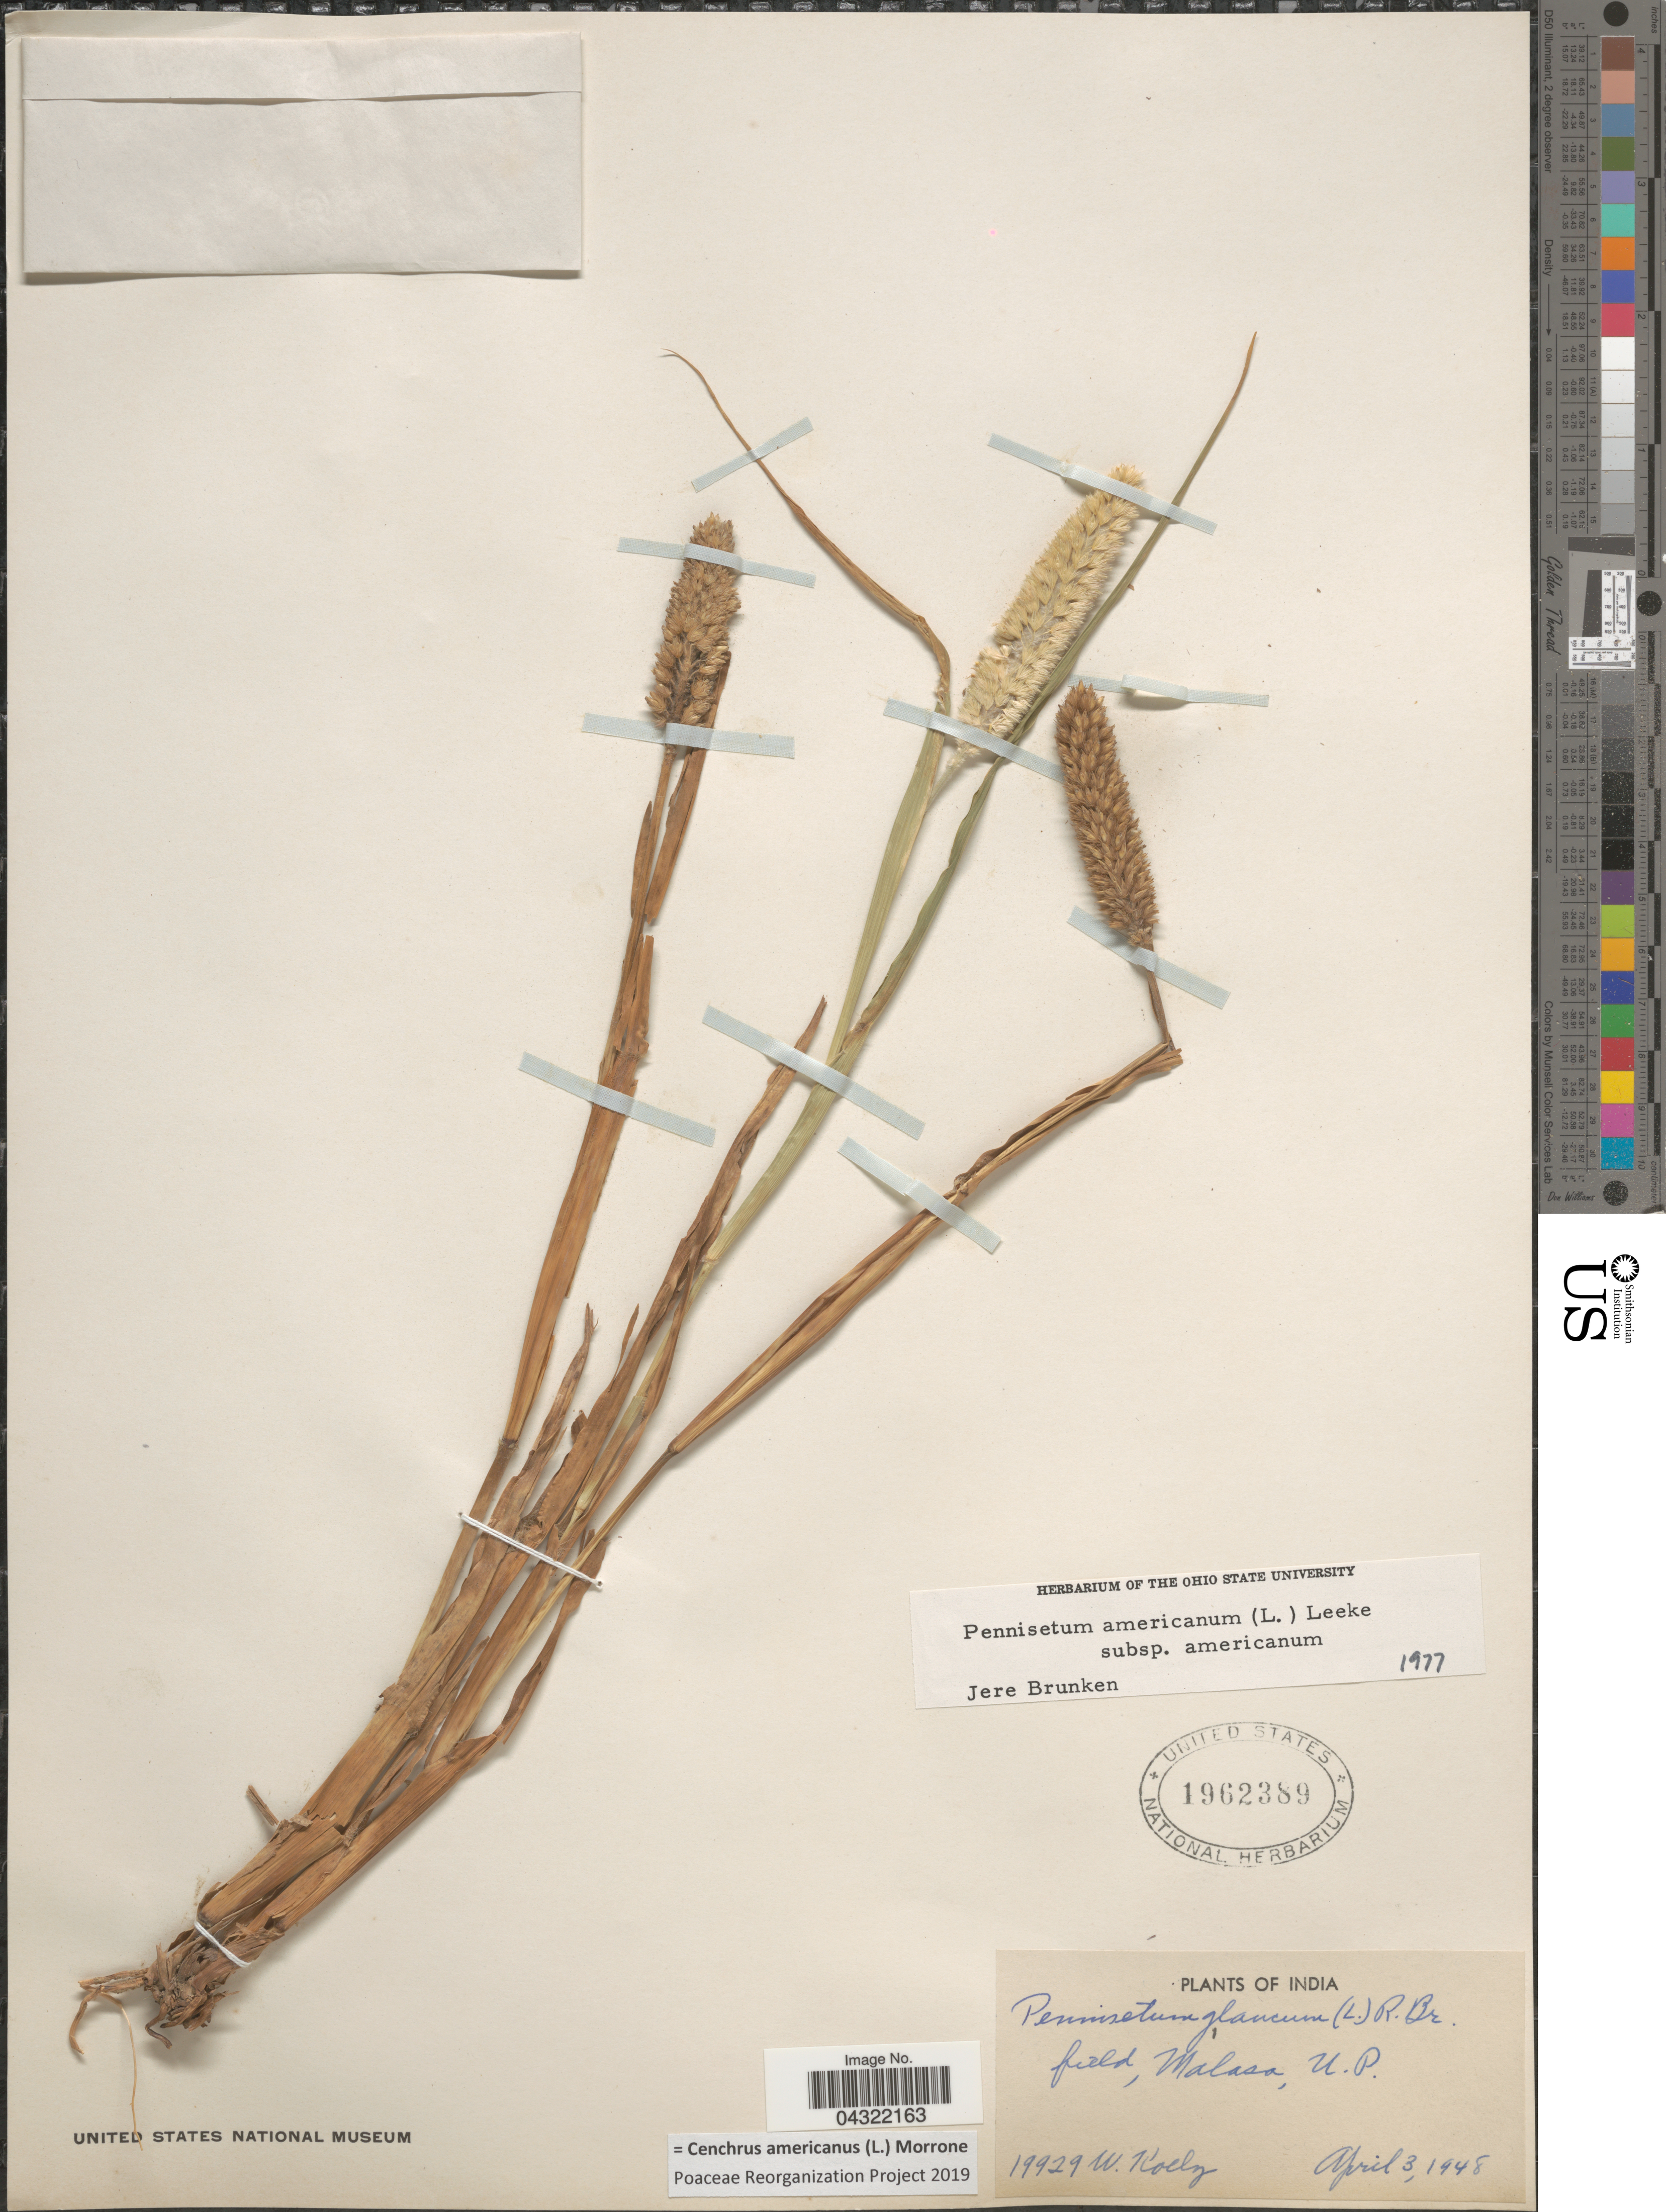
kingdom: Plantae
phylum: Tracheophyta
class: Liliopsida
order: Poales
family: Poaceae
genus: Cenchrus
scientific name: Cenchrus americanus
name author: (L.) Morrone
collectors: W. Koelz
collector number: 19929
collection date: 1948-04-03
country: India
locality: Field, Malasa, U.P.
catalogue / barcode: US 1962389